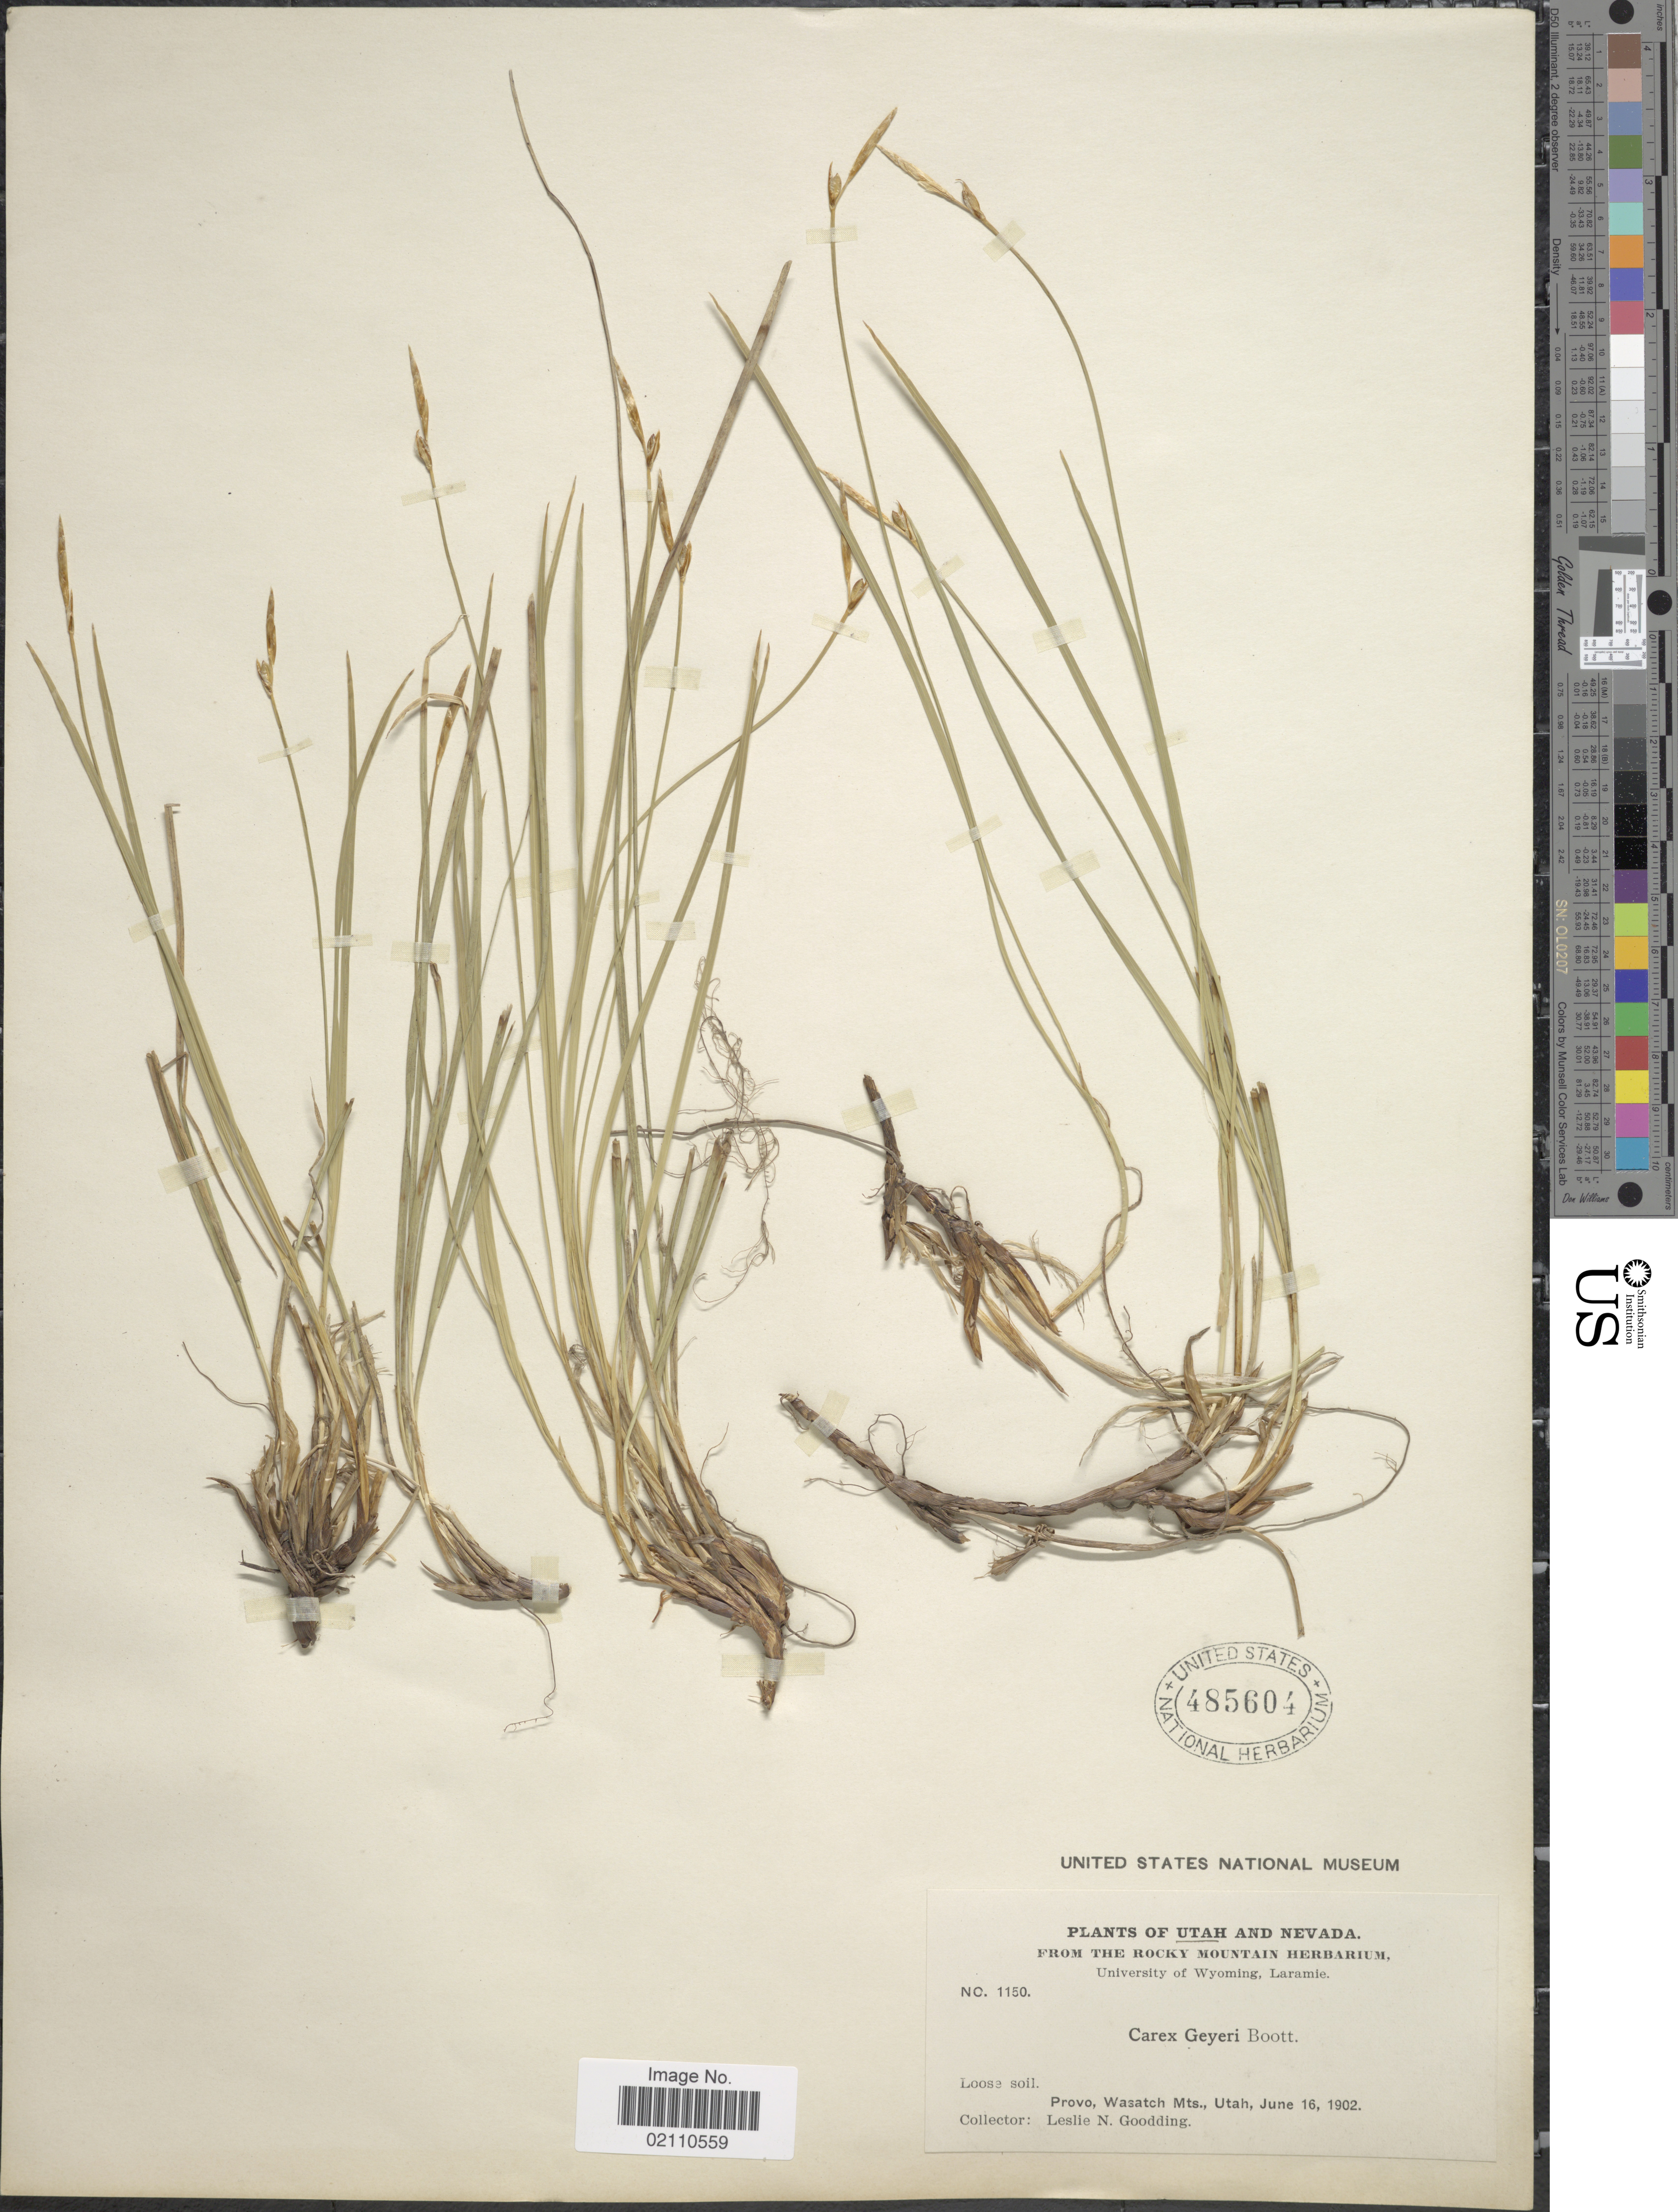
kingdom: Plantae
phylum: Tracheophyta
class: Liliopsida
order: Poales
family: Cyperaceae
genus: Carex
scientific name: Carex geyeri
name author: Boott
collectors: L. N. Goodding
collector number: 1150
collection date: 1902-06-16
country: United States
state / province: Utah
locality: Provo, Wasatch Mts.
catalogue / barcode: US 485604